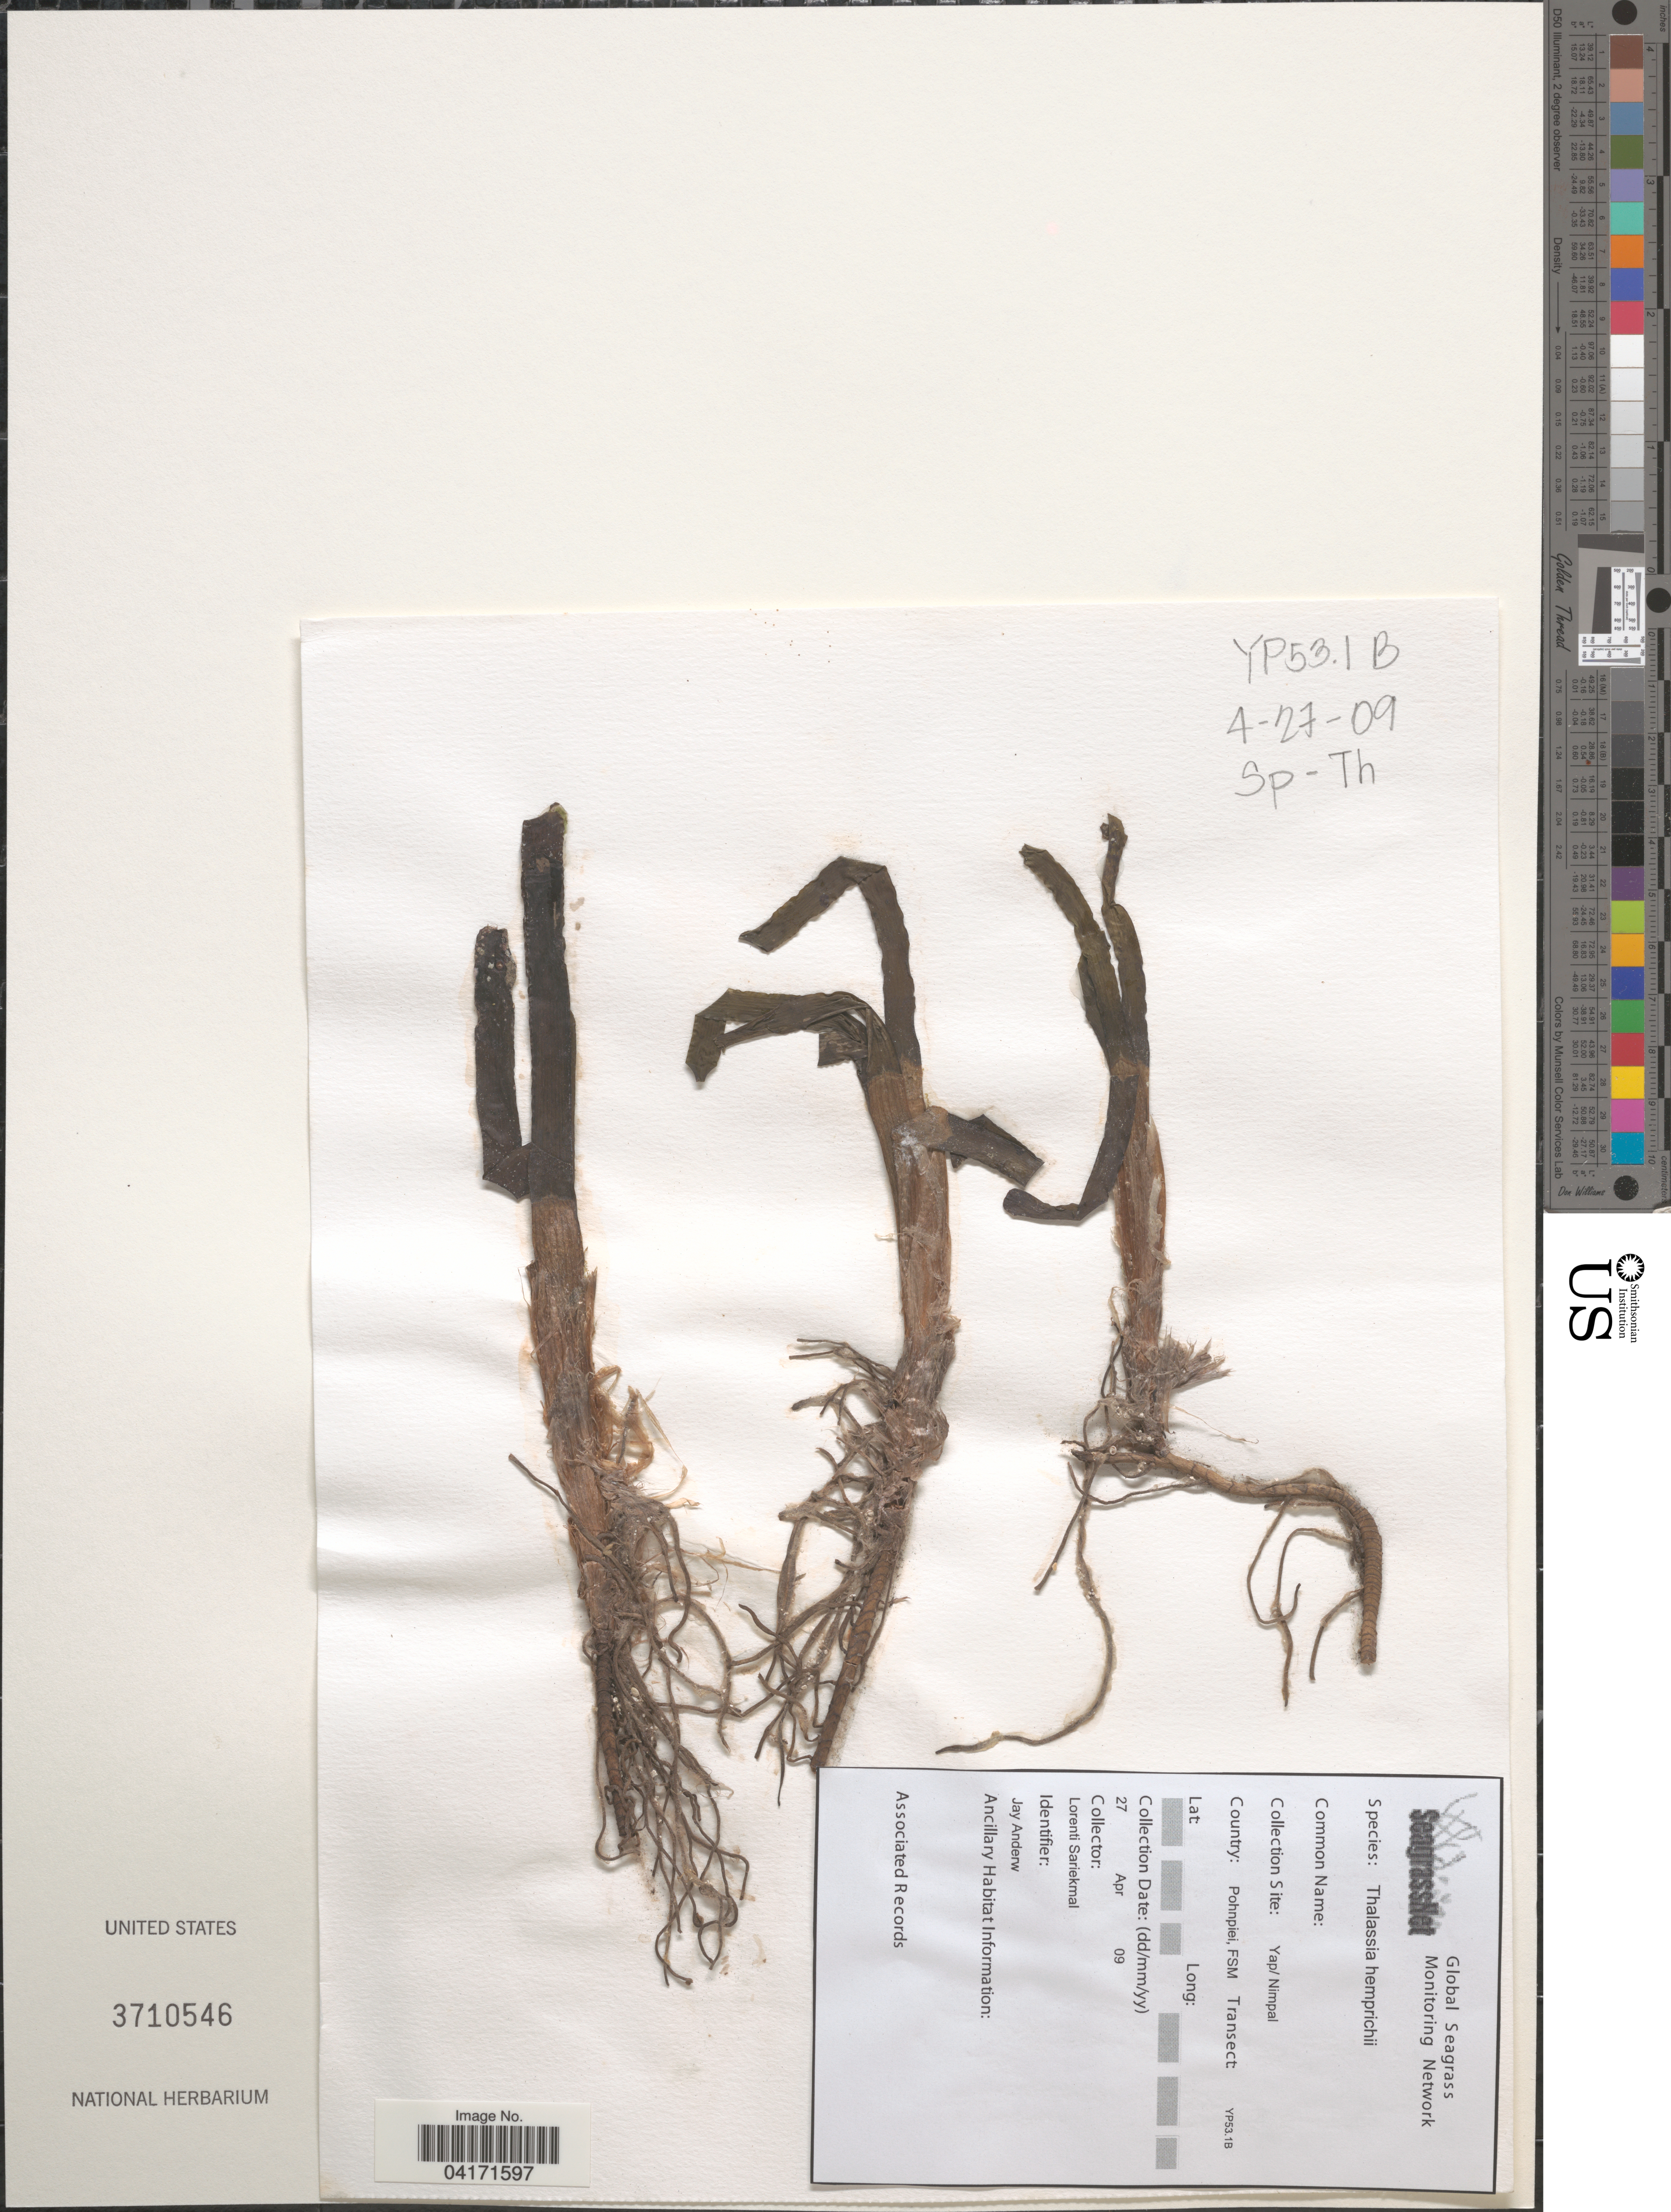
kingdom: Plantae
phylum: Tracheophyta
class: Liliopsida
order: Alismatales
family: Hydrocharitaceae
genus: Thalassia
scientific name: Thalassia hemprichii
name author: Asch.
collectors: L. Sariekmal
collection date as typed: Transcribed d/m/y: 27/4/9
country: Micronesia, Federated States of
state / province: Pohnpei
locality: Yap/ Nimpal. Country: Pohnpiei. Transect: YP53.1B.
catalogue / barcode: US 3710546